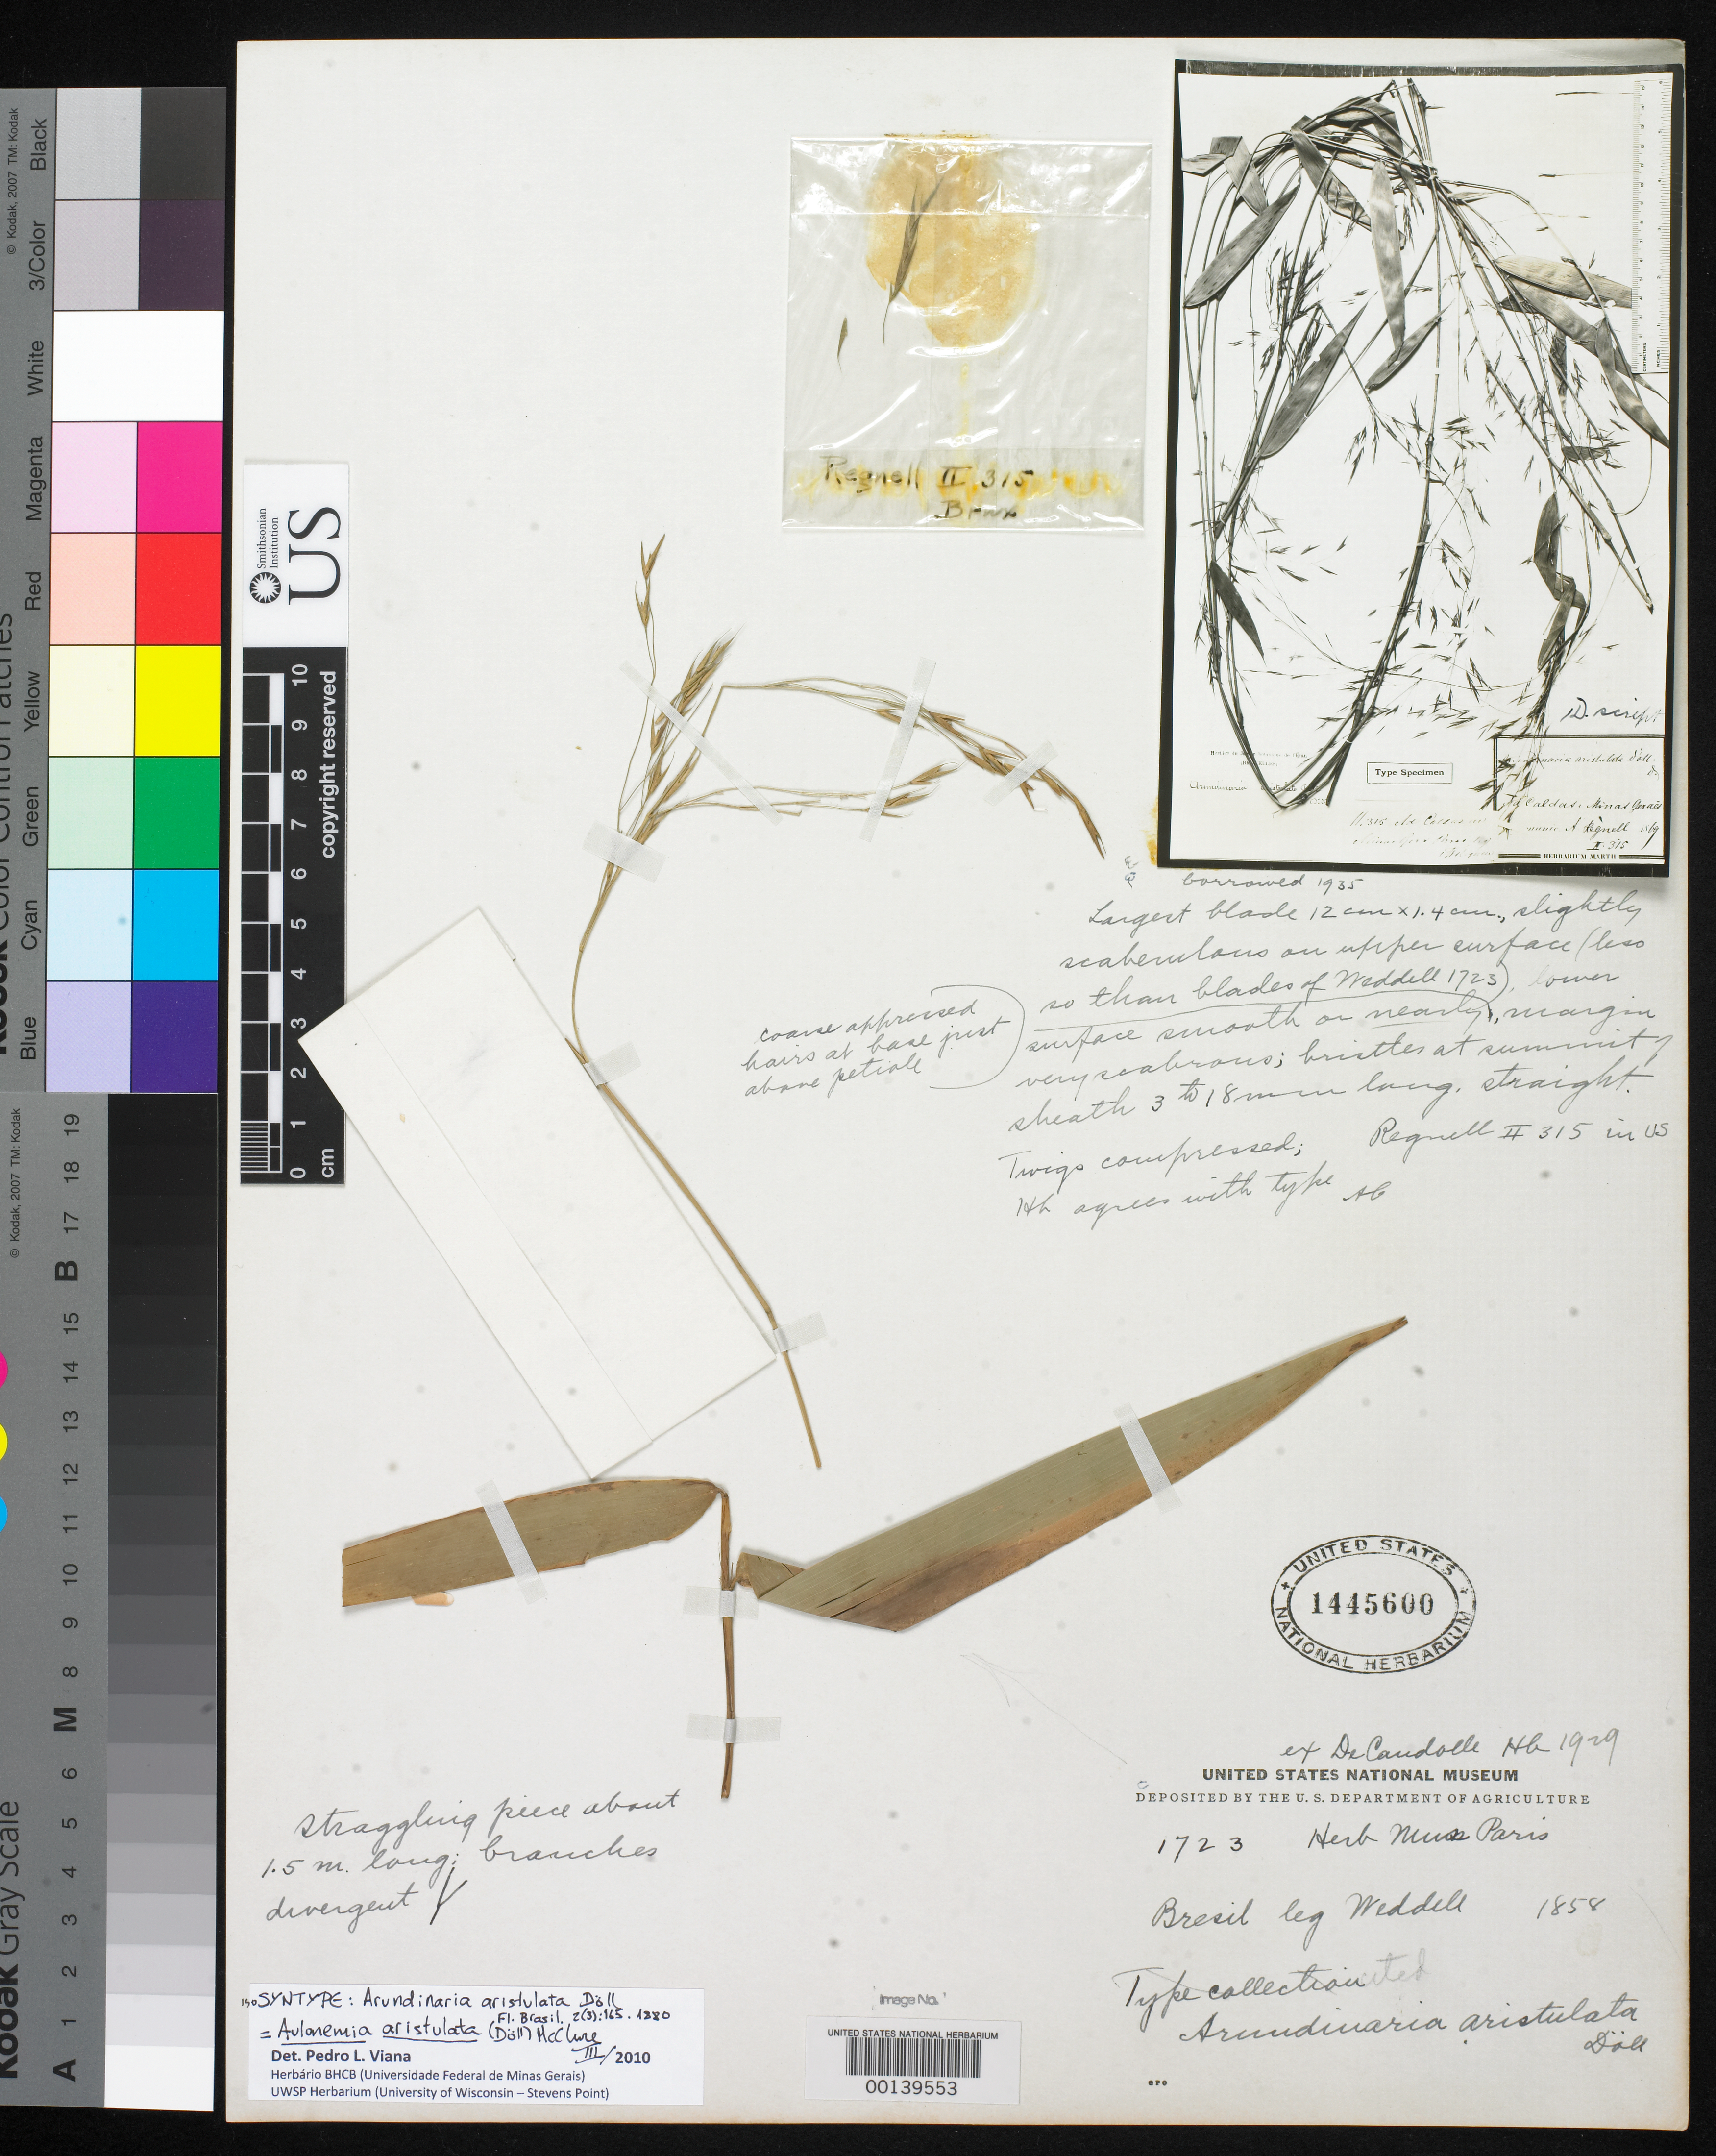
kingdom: Plantae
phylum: Tracheophyta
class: Liliopsida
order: Poales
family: Poaceae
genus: Arundinaria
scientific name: Arundinaria aristulata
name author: Döll in Mart.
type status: Syntype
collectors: H. A. Weddell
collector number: Mus. Paris 1723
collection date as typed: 1858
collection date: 1858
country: Brazil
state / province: Minas Gerais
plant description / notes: Fragmentary material of type specimen ex herb. Paris.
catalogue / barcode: US 1445600